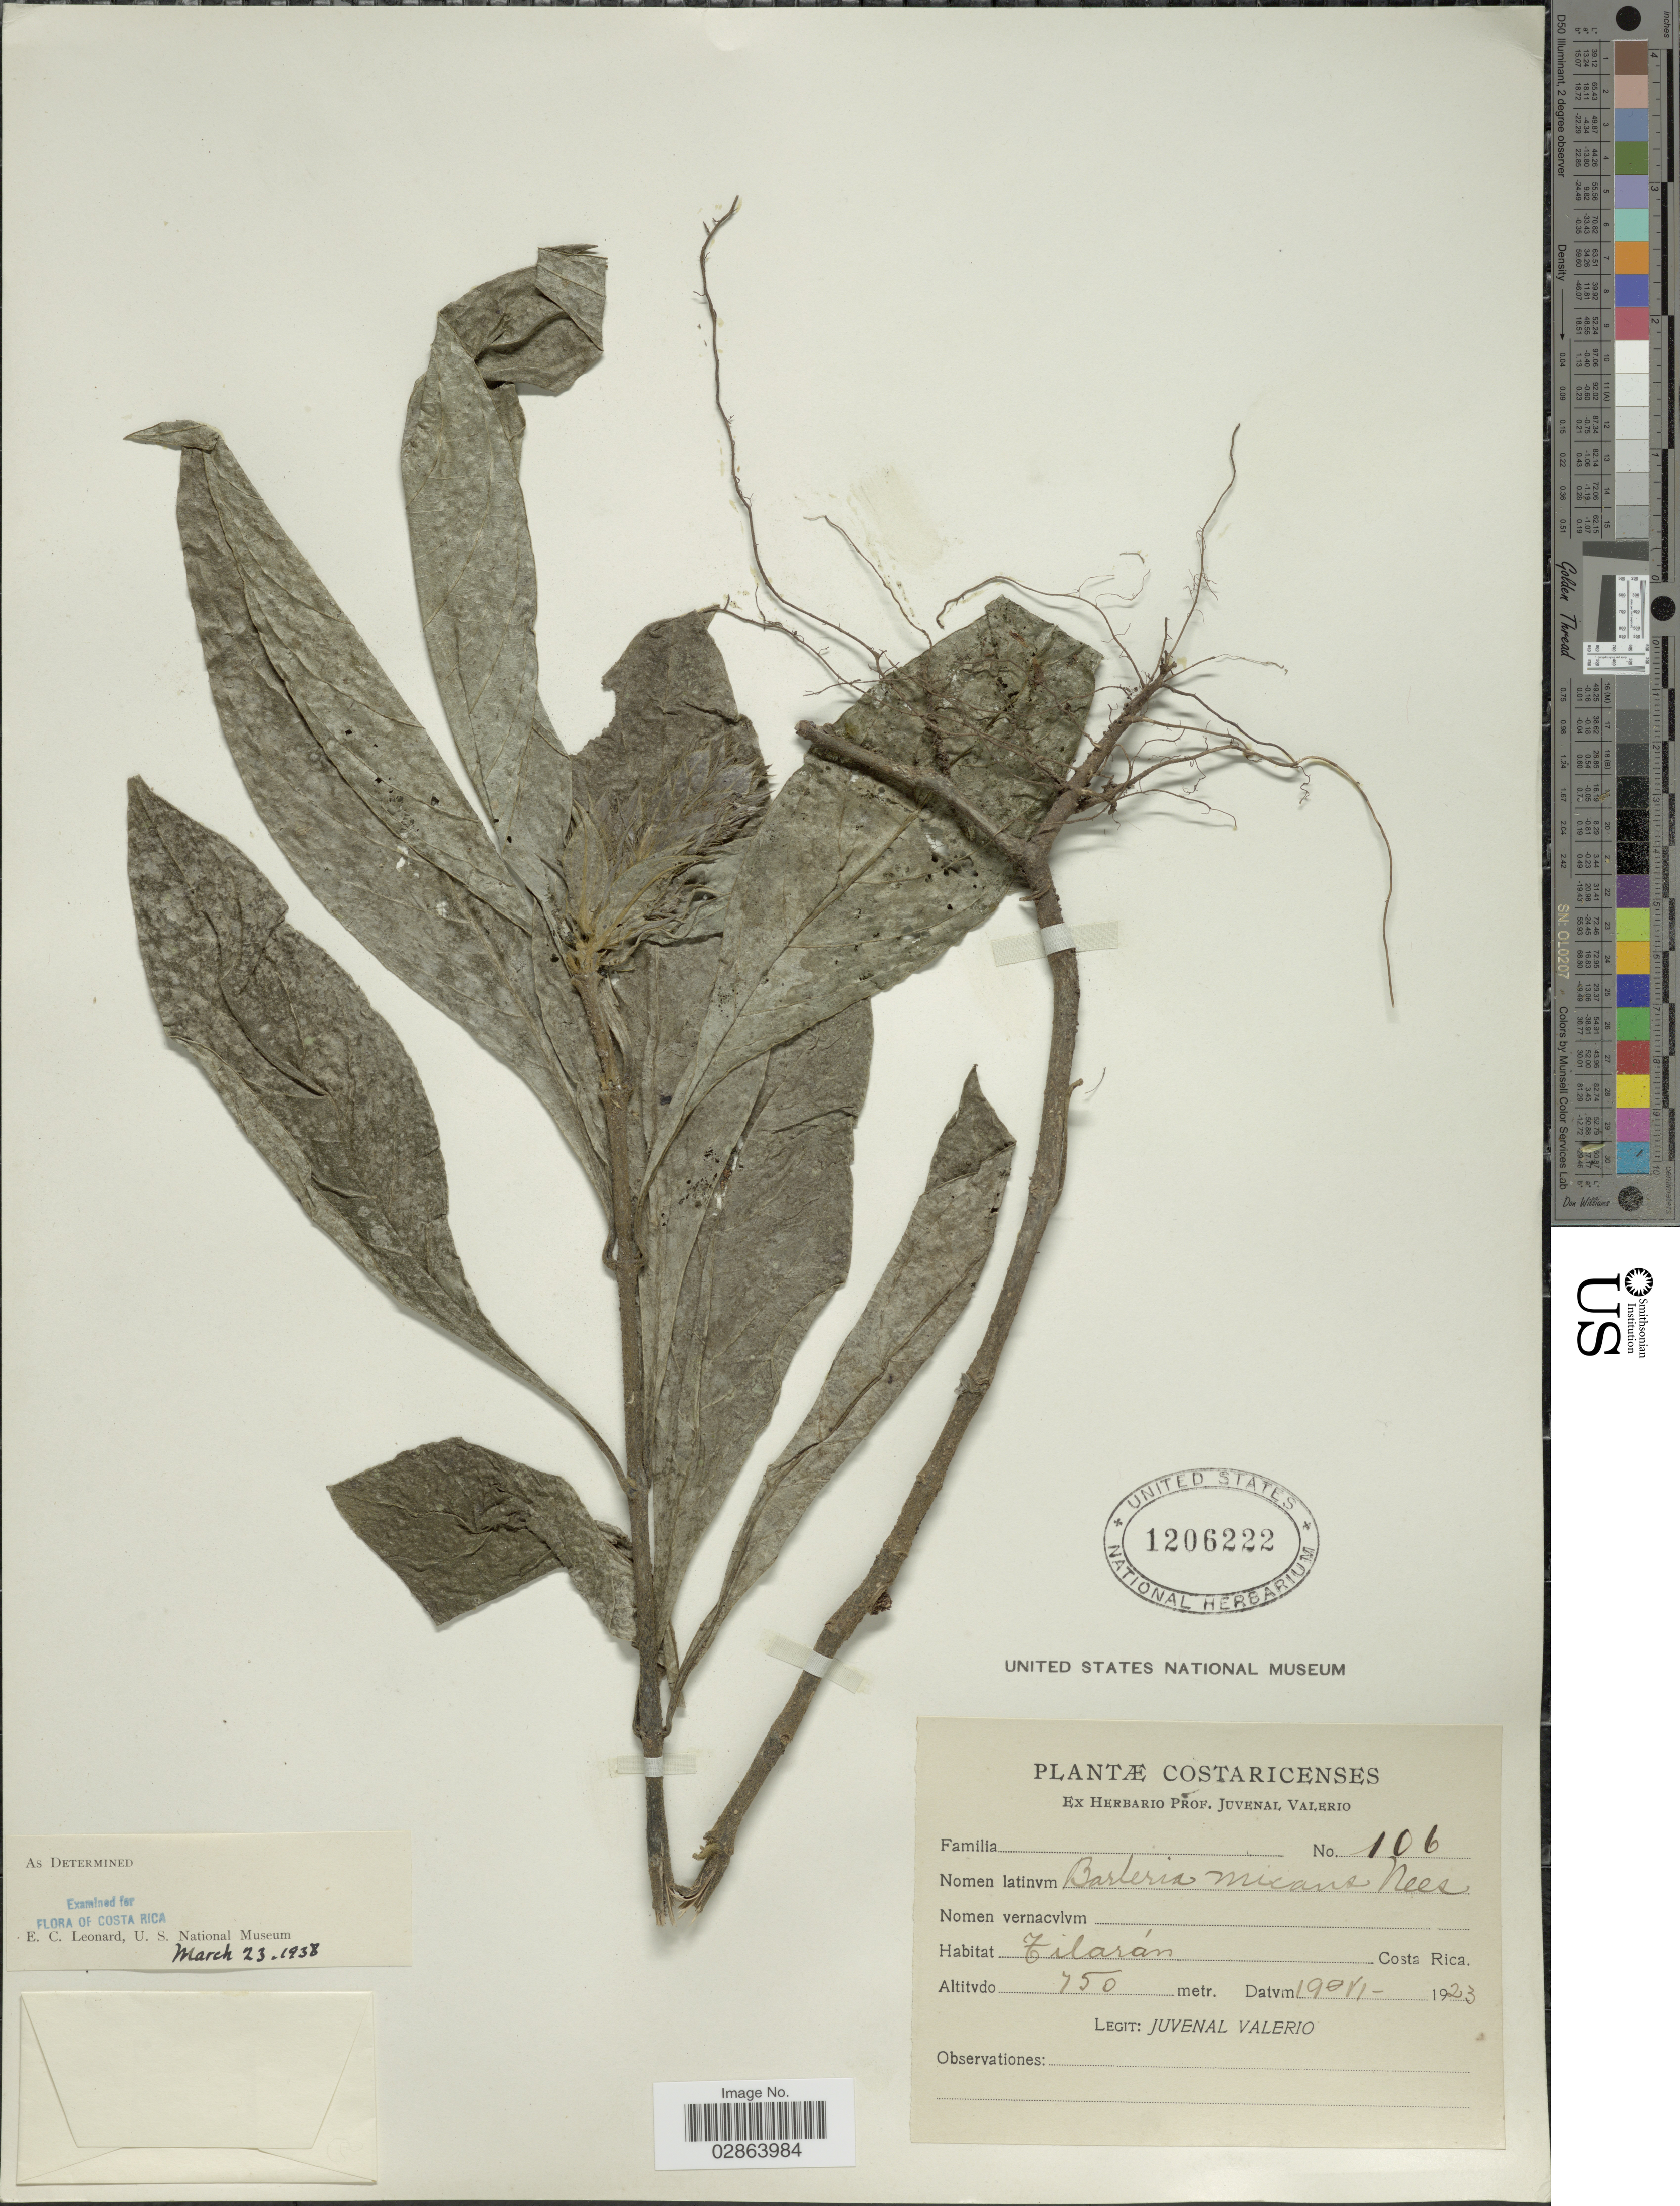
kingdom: Plantae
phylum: Tracheophyta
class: Magnoliopsida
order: Lamiales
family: Acanthaceae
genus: Barleria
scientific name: Barleria oenotheroides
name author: Dum. Cours.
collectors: J. Valerio R.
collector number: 106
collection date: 1923-06-19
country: Costa Rica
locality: Tilarán.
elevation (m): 750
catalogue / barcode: US 1206222